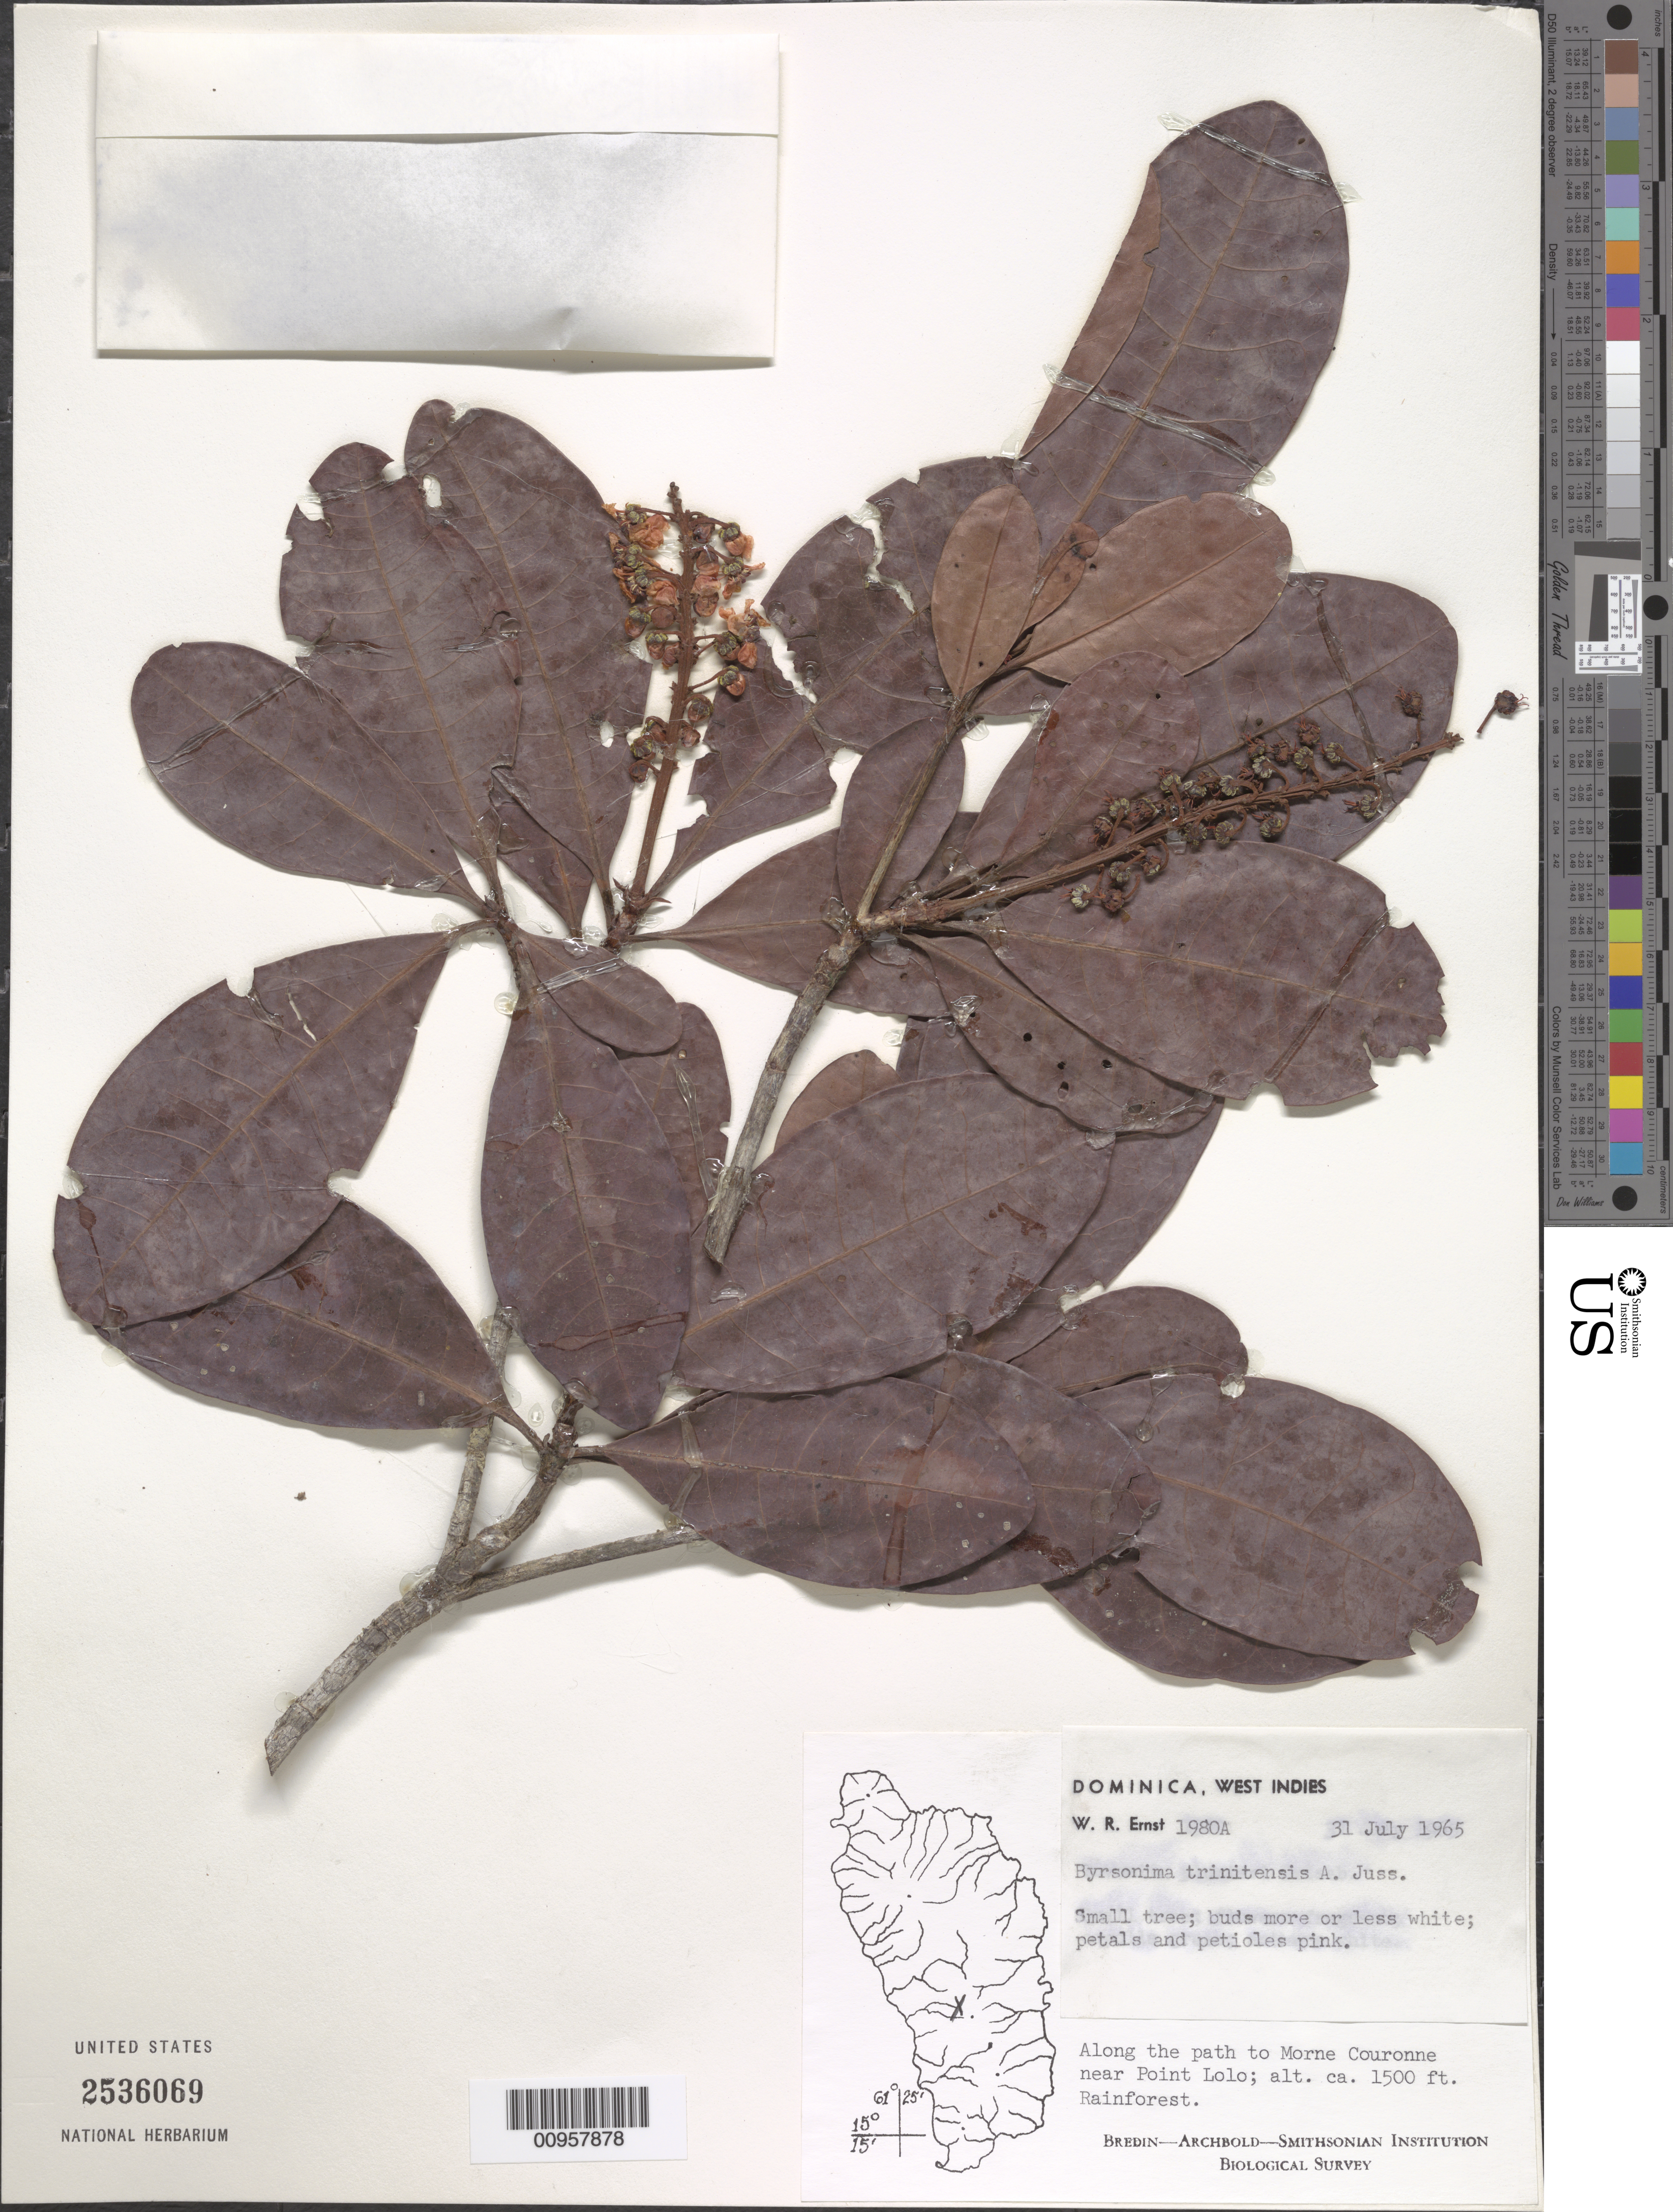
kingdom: Plantae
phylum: Tracheophyta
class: Magnoliopsida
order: Malpighiales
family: Malpighiaceae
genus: Byrsonima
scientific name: Byrsonima trinitensis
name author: A. Juss.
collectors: W. R. Ernst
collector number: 1980A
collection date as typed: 31 Jul 1965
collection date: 1965-07-31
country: Dominica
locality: Along the path to Morne Couronne near Point Lolo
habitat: Rainforest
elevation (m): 457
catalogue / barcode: US 2536069